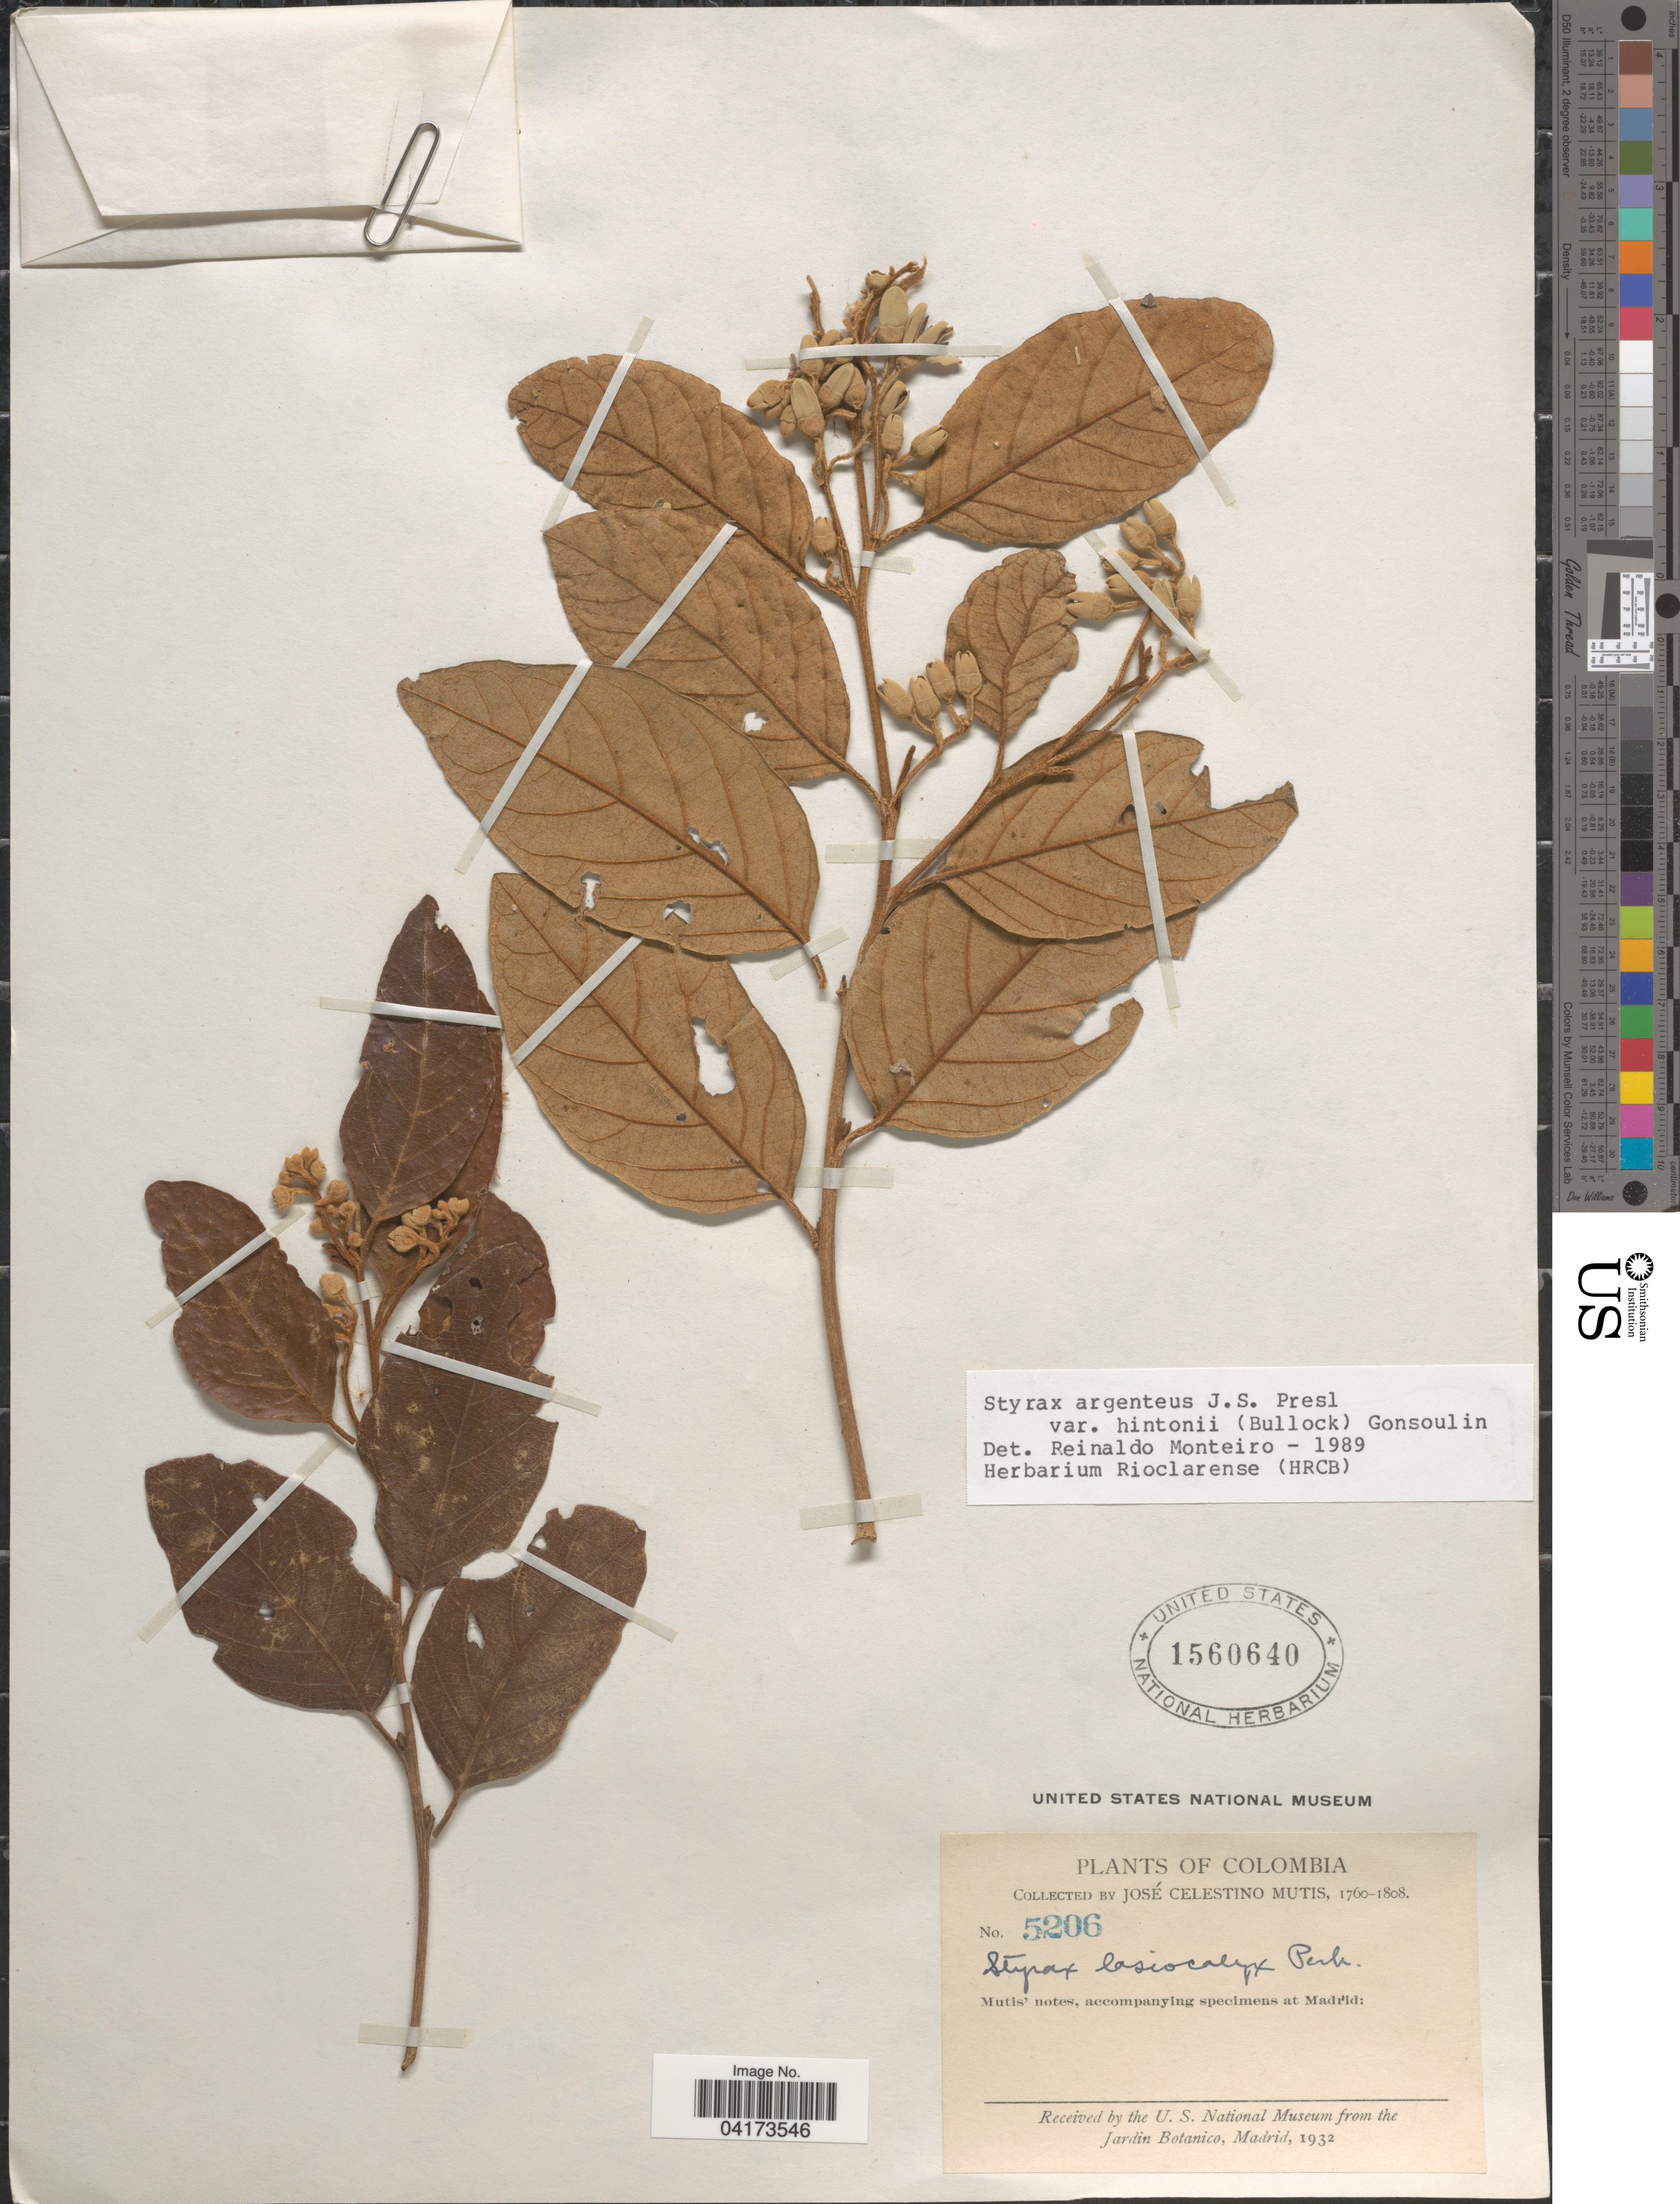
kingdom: Plantae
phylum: Tracheophyta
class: Magnoliopsida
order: Ericales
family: Styracaceae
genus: Styrax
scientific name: Styrax argenteus var. hintonii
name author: (Bullock) Gonsoulin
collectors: J. C. B. Mutis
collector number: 5206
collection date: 1760/1808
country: Colombia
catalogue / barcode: US 1560640